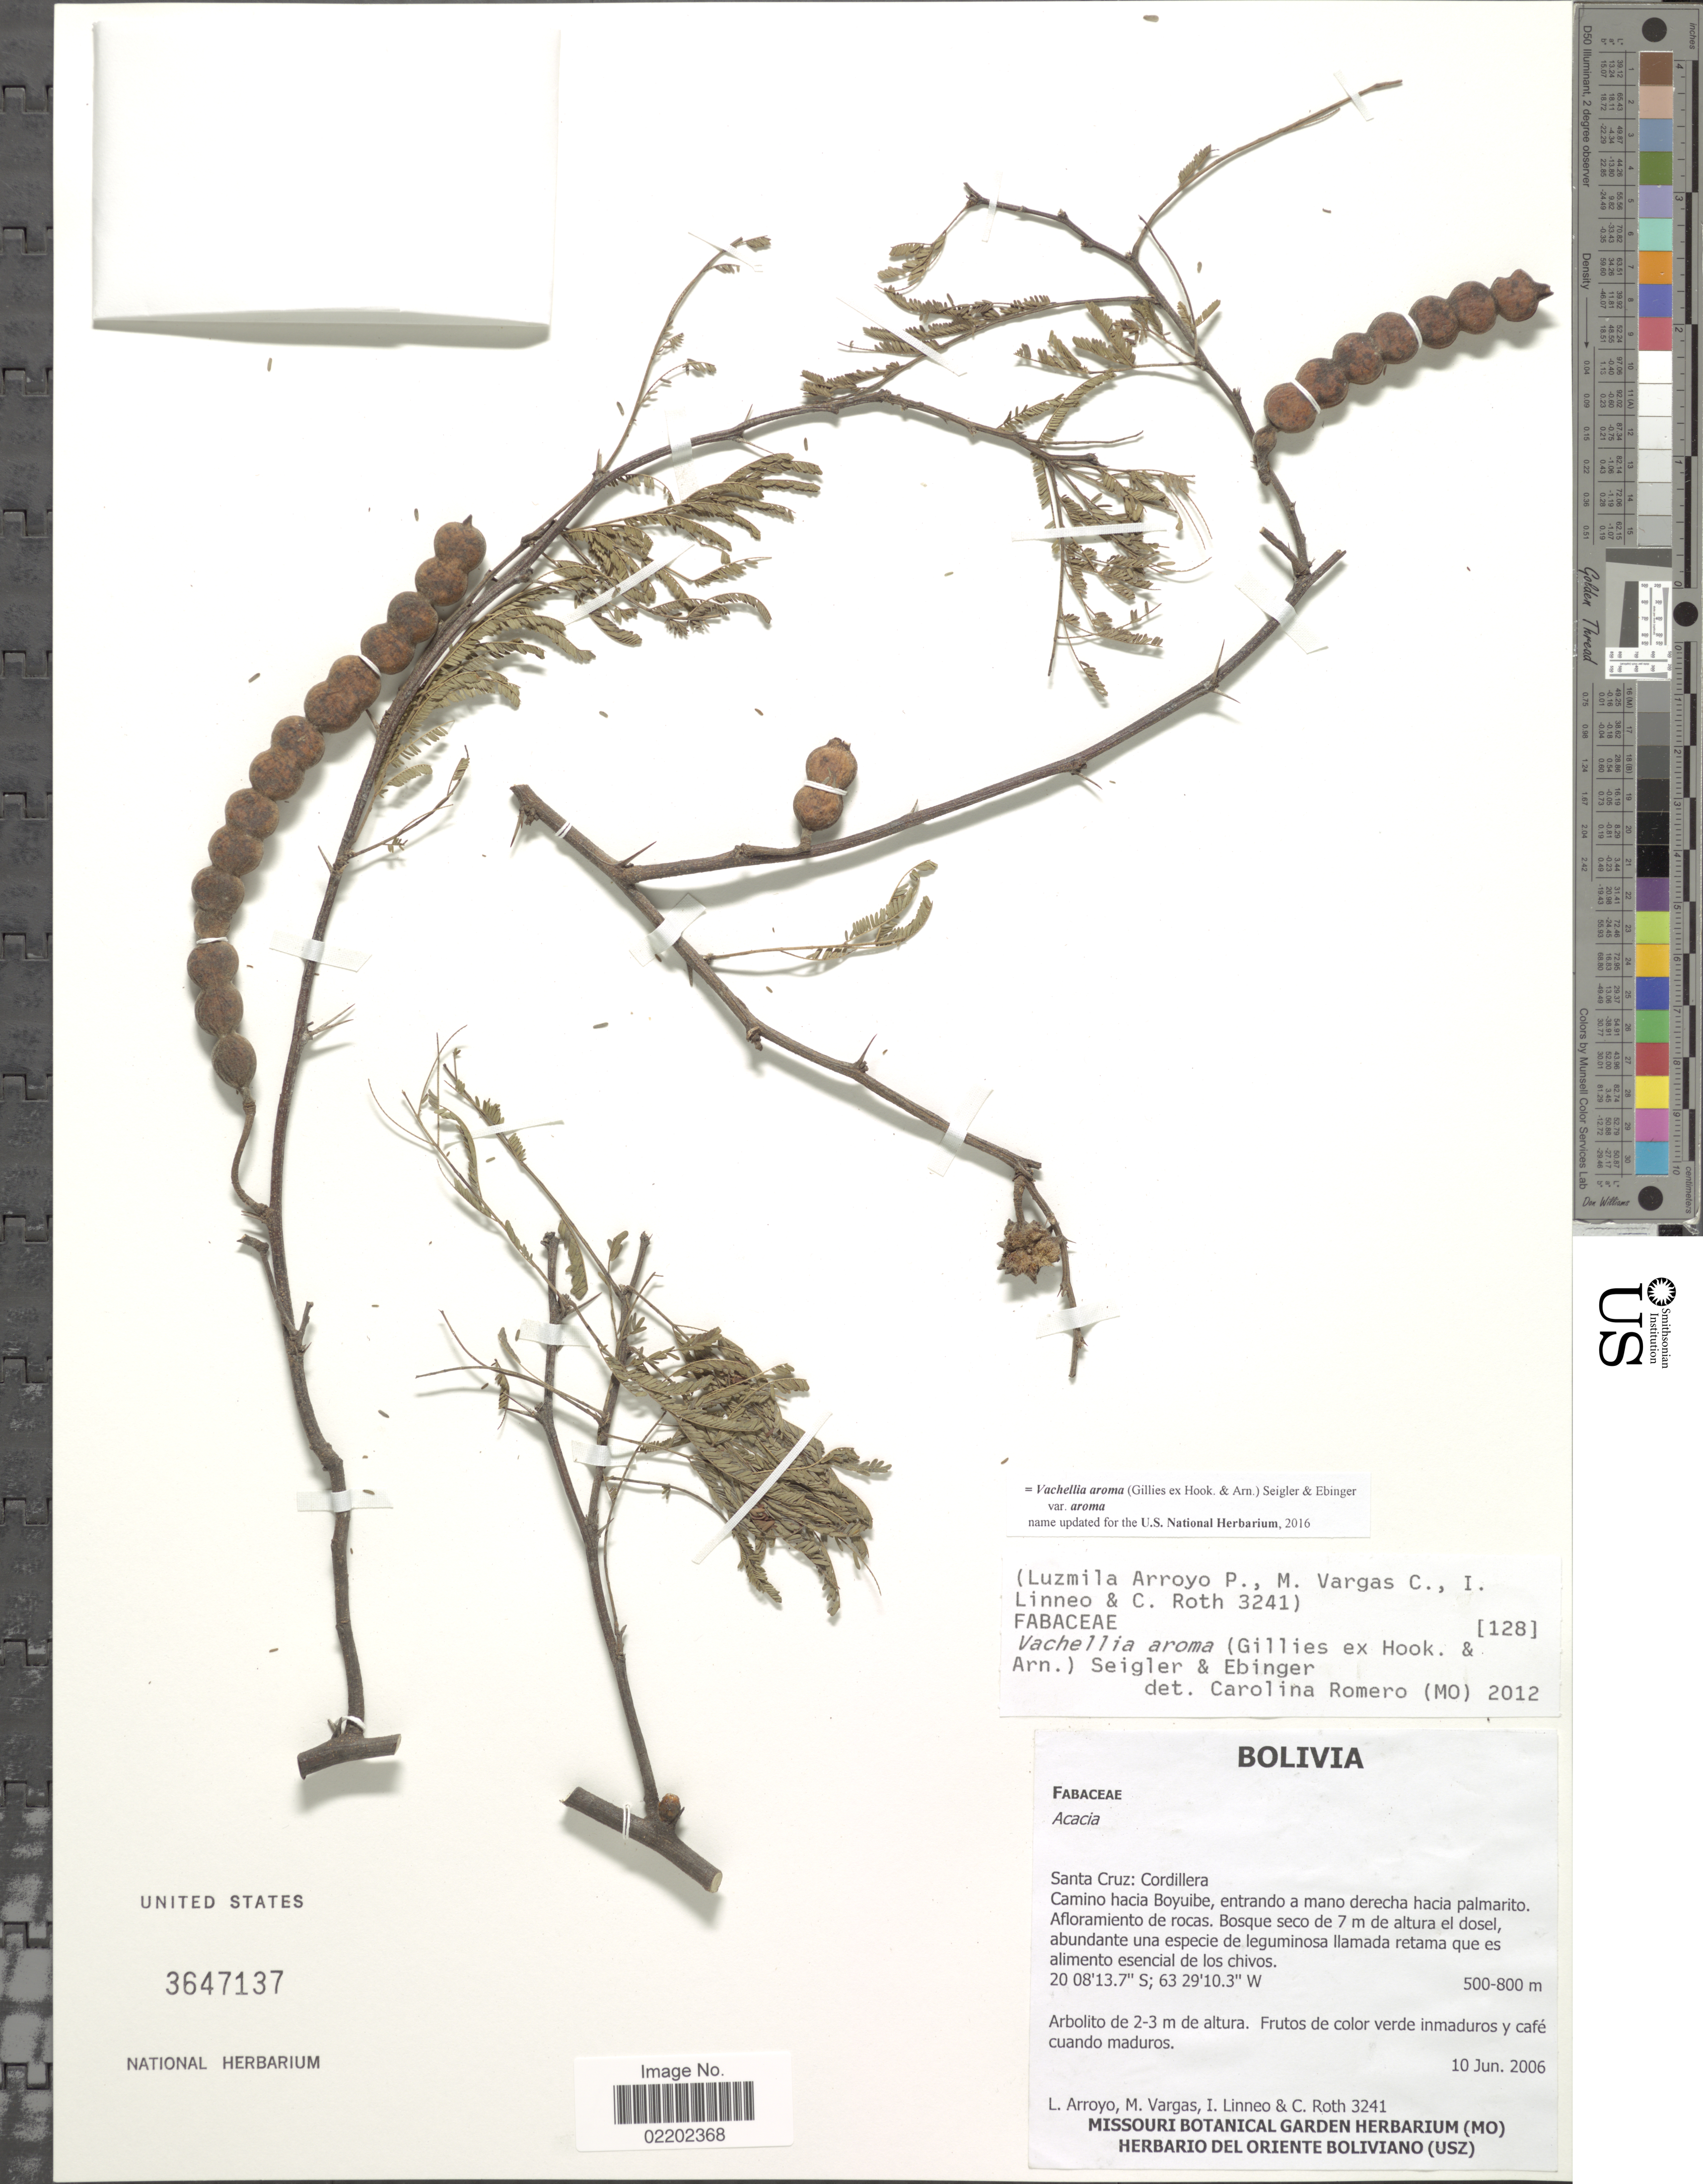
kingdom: Plantae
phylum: Tracheophyta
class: Magnoliopsida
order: Fabales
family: Fabaceae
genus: Vachellia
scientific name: Vachellia aroma var. aroma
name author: (Gillies ex Hook. & Arn.) Seigler & Ebinger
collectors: L. Arroyo & M. Vargas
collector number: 3241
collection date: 2006-06-10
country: Bolivia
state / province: Santa Cruz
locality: Cordillera, Camino hacia Bouibe, entrado a mano drecha hacia palmarito Afloramiento de rocas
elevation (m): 500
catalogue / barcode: US 3647137